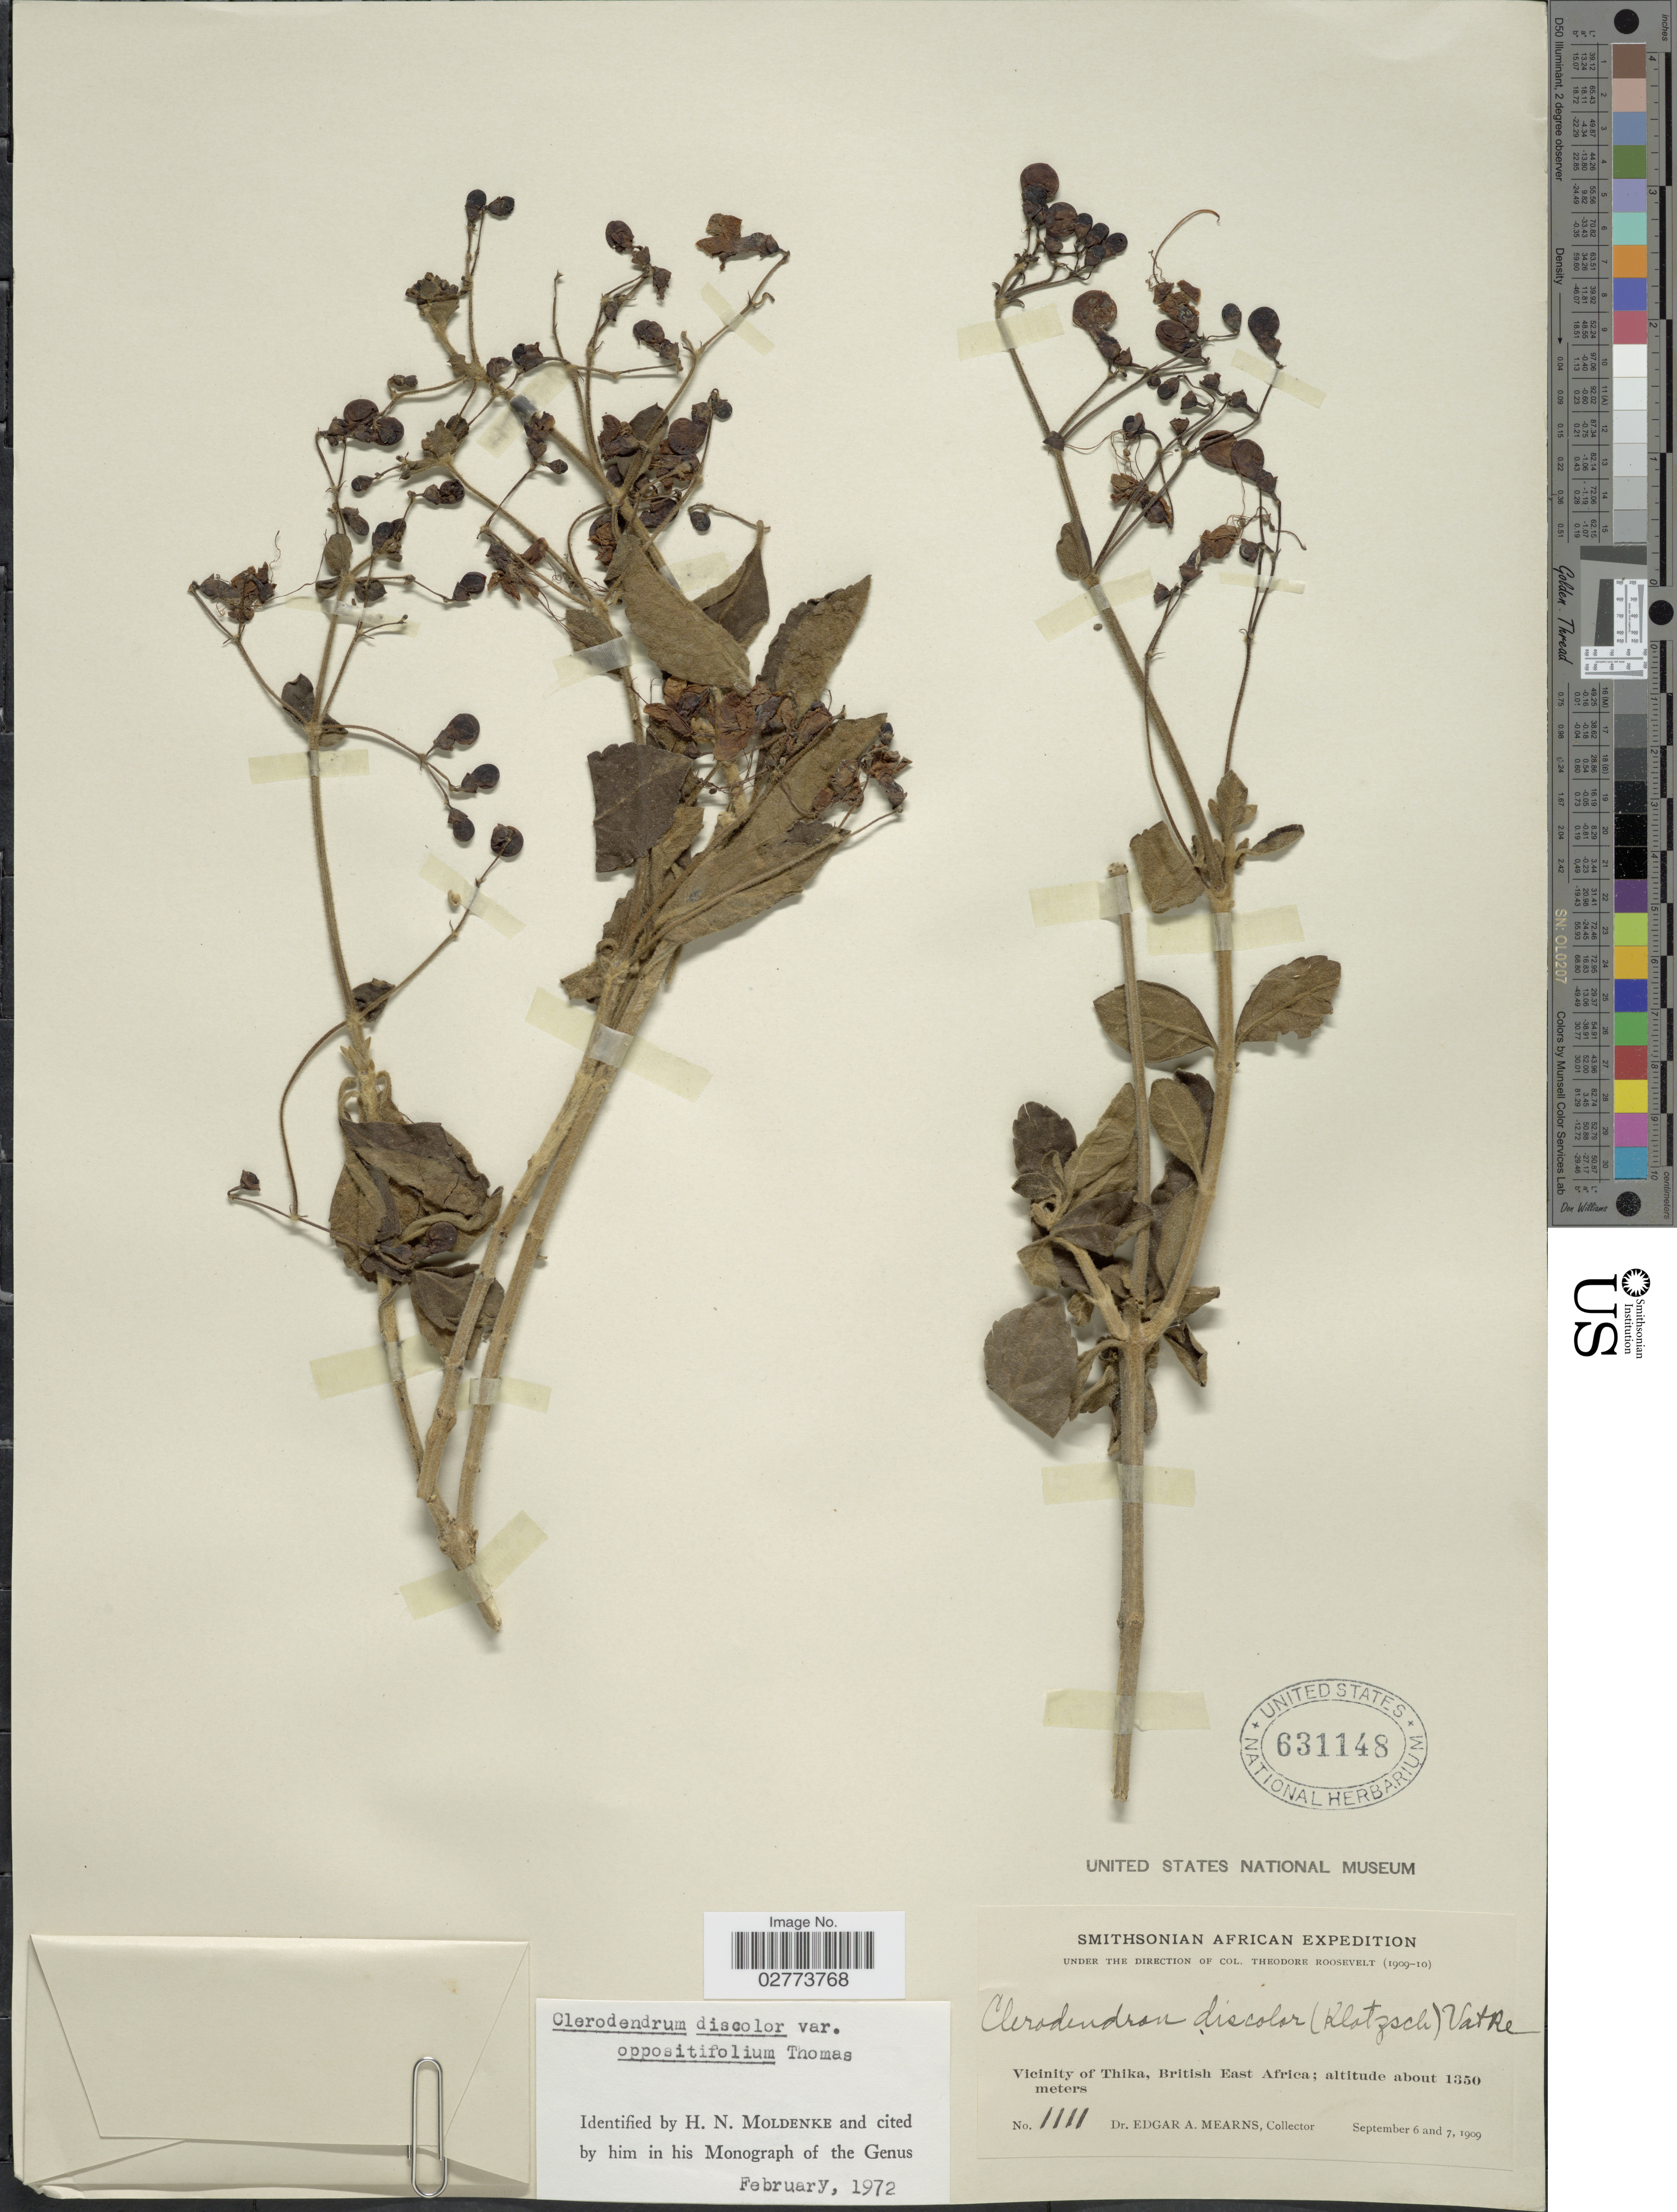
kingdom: Plantae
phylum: Tracheophyta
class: Magnoliopsida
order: Lamiales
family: Lamiaceae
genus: Clerodendrum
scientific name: Clerodendrum discolor var. oppositifolium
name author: B. Thomas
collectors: E. A. Mearns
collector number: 1111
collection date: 1909-09-06/1909-09-07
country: Kenya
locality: Vicinity of Thika, British East Africa. Africa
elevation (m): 1350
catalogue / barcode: US 631148